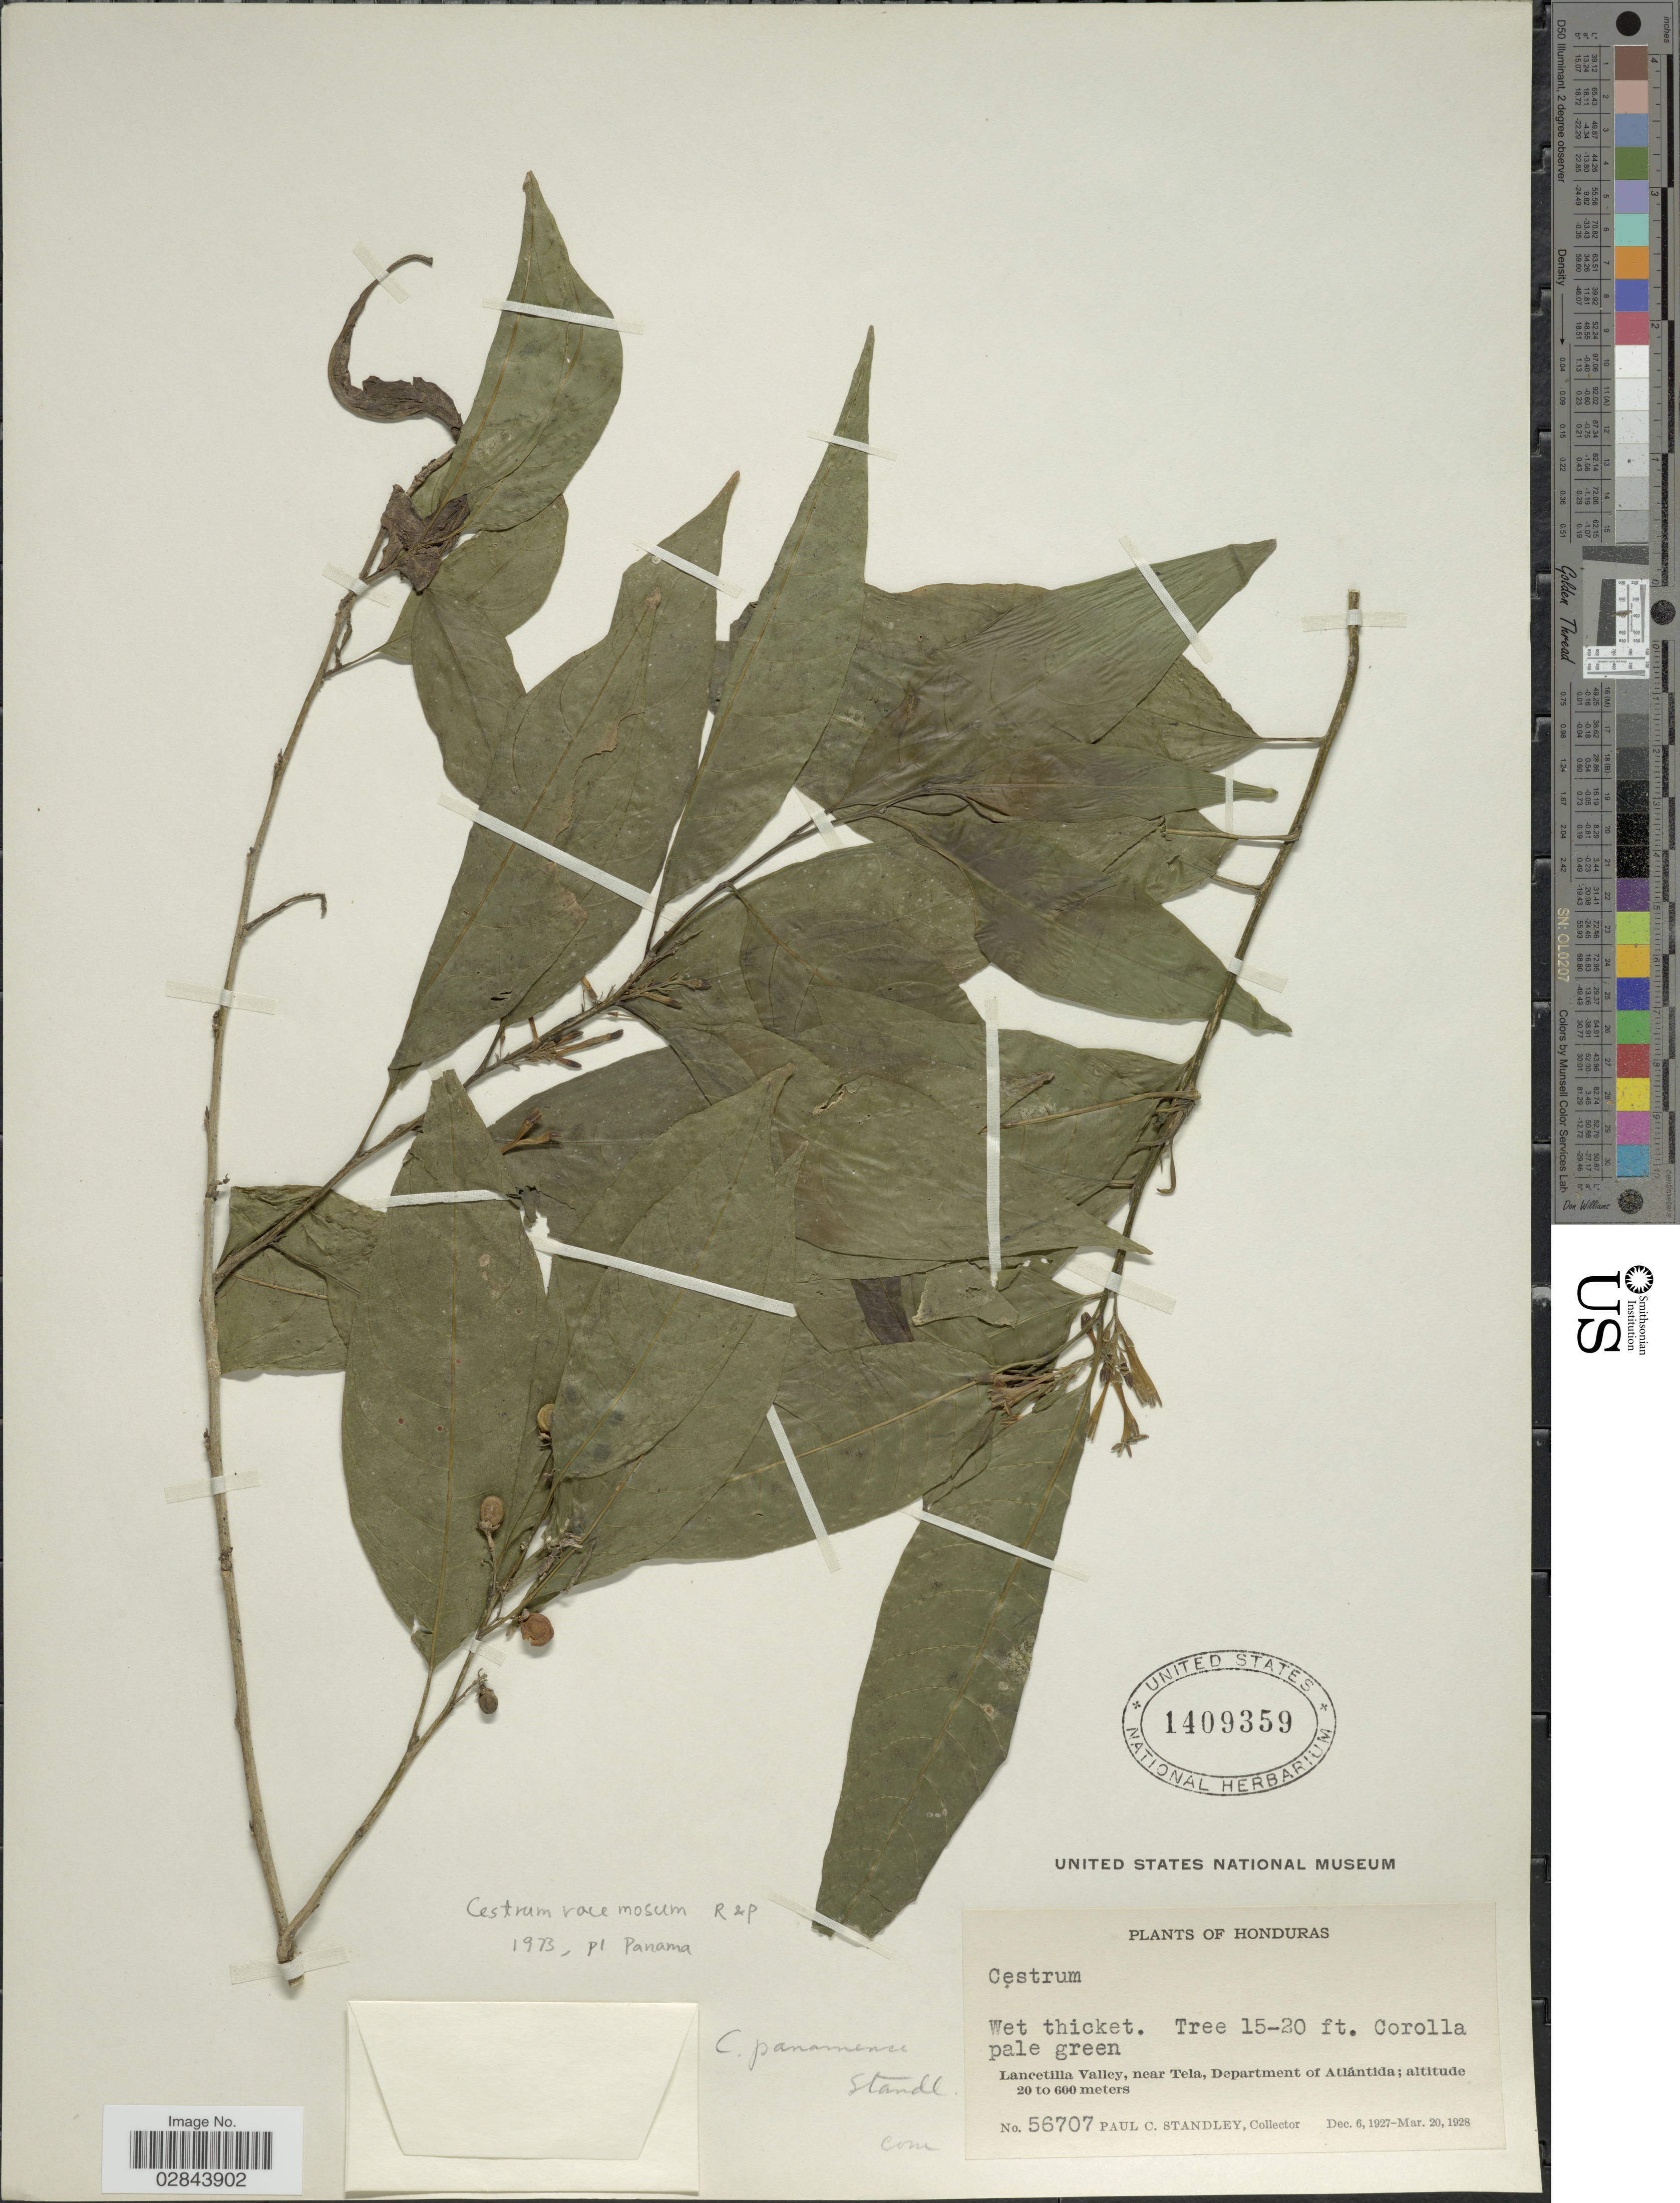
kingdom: Plantae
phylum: Tracheophyta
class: Magnoliopsida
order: Solanales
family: Solanaceae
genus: Cestrum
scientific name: Cestrum racemosum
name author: Ruiz & Pav.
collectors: P. C. Standley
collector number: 56707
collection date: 1927-12-06/1928-03-20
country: Honduras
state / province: Atlántida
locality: Lancetilla Valley, near Tela, Department of Atlántida.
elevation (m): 20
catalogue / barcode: US 1409359